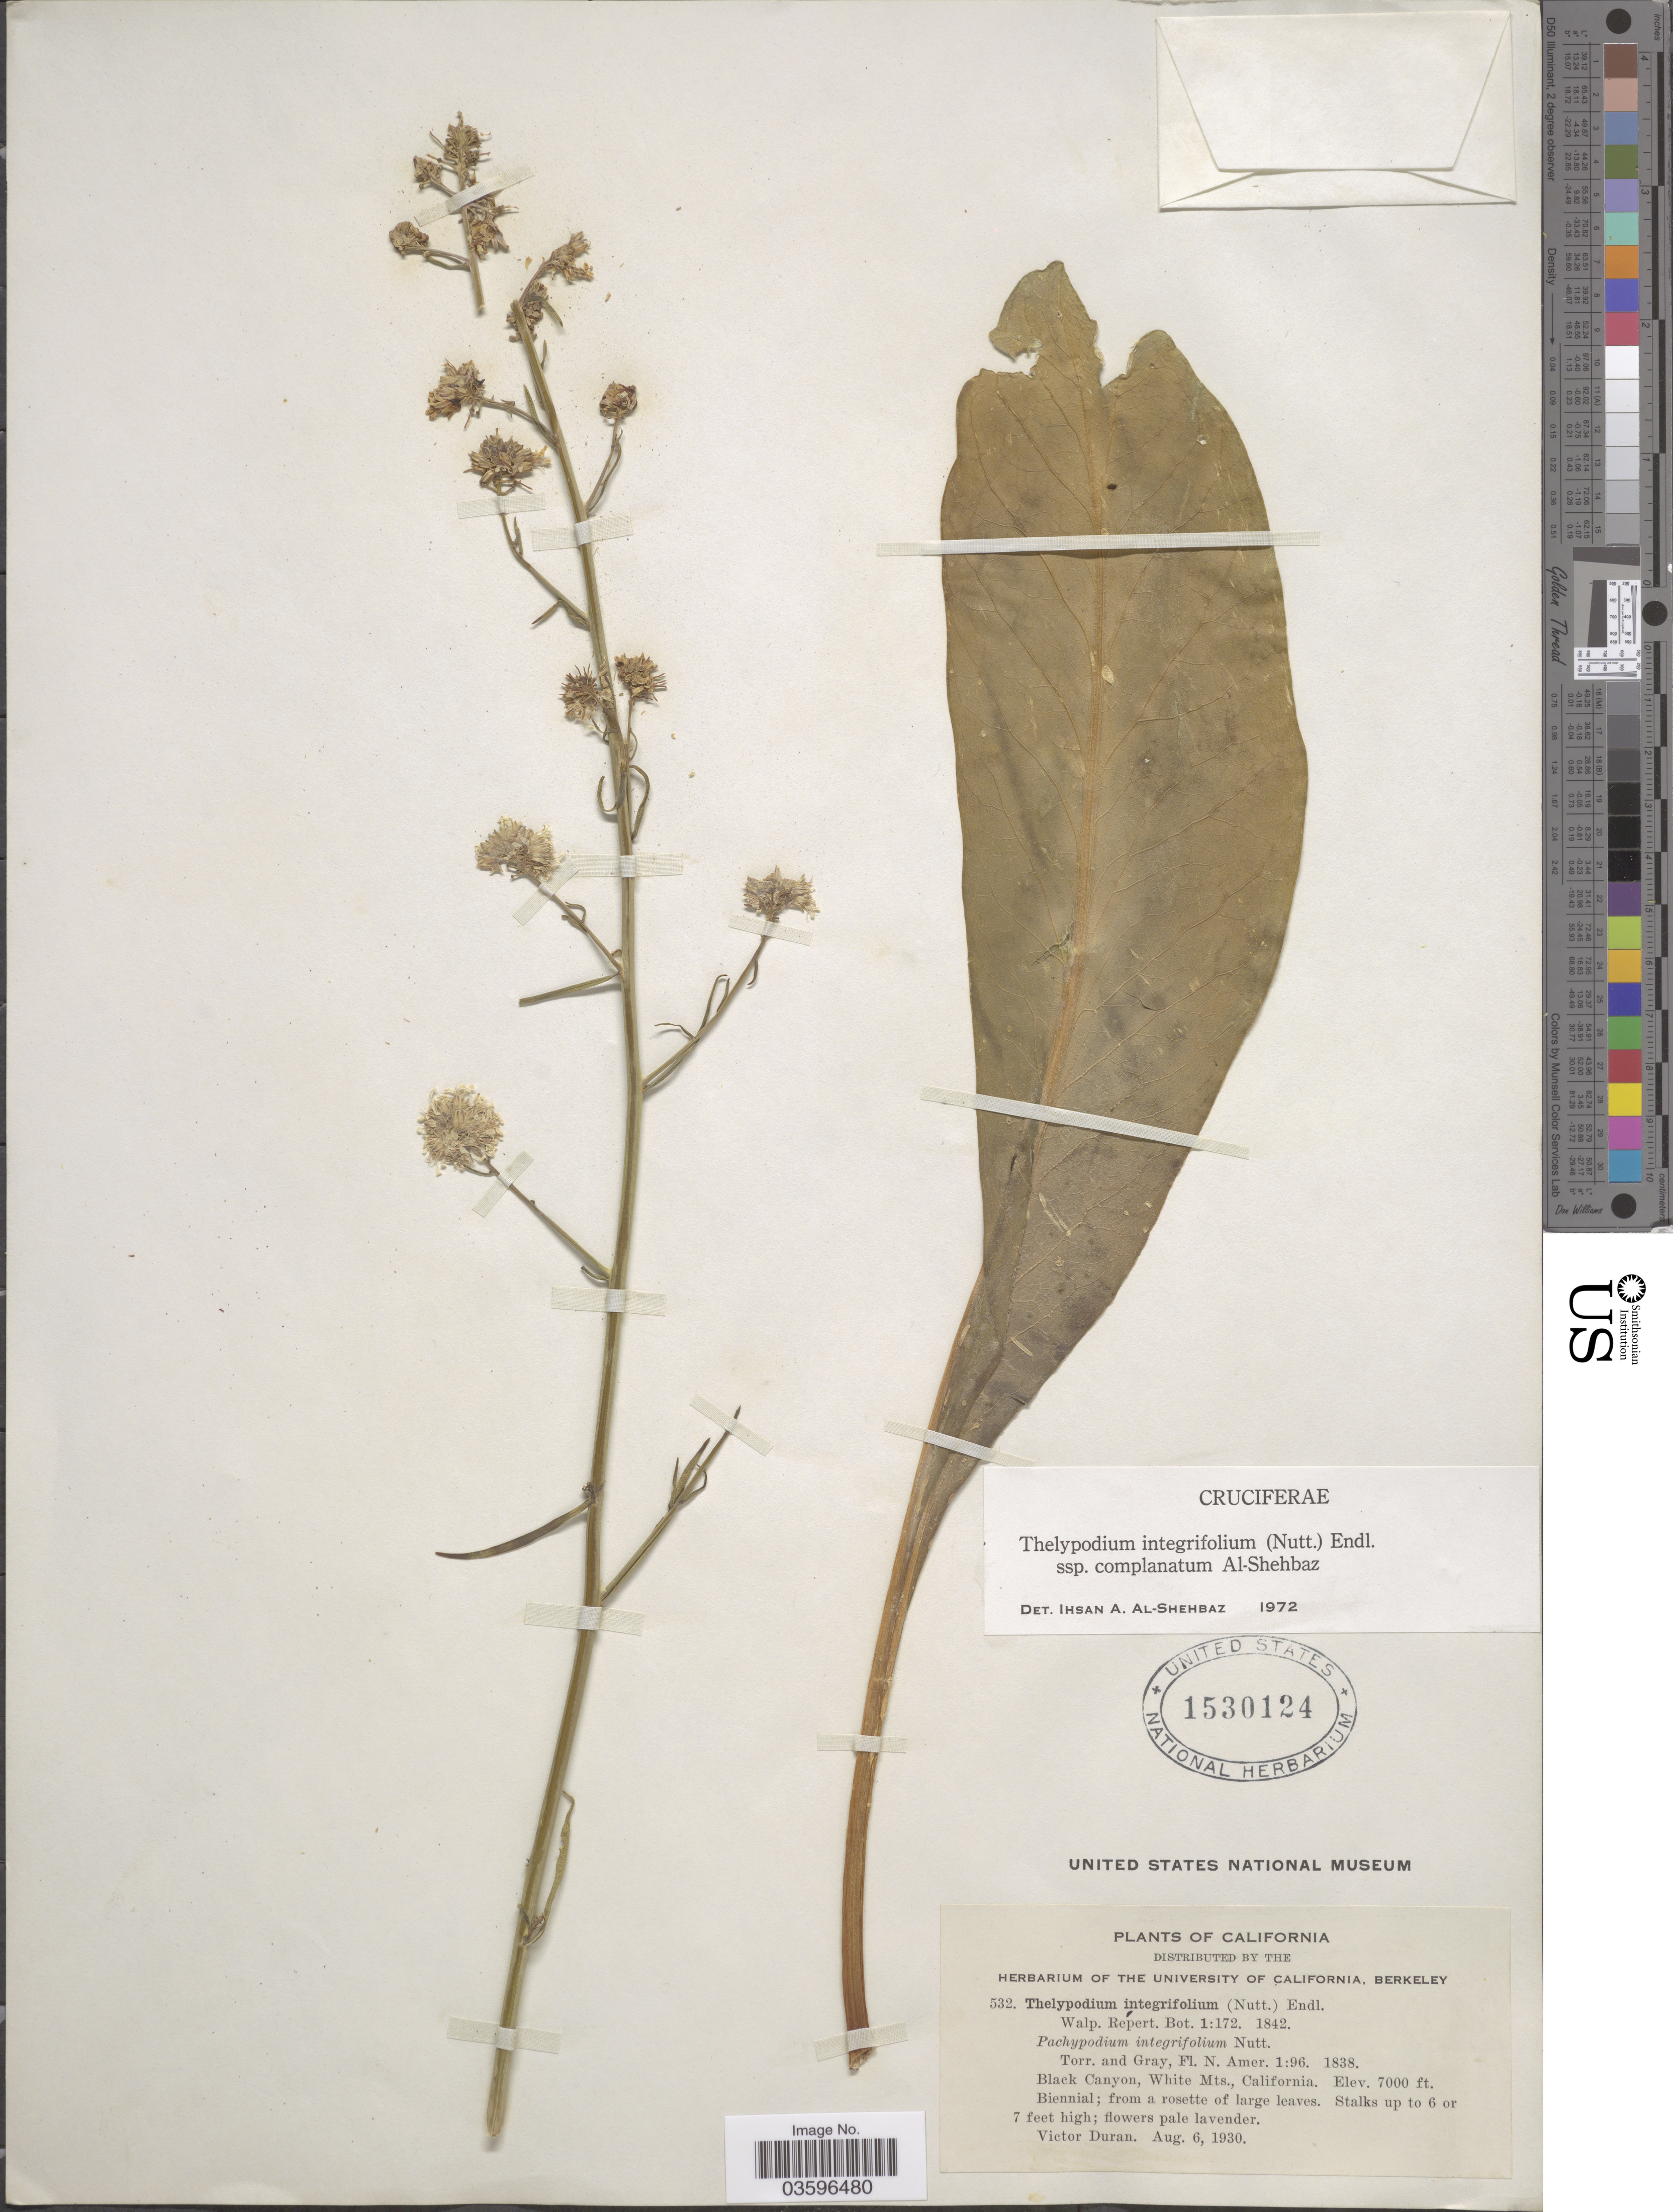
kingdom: Plantae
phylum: Tracheophyta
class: Magnoliopsida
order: Brassicales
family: Brassicaceae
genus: Thelypodium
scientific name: Thelypodium integrifolium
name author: (Nutt.) Endl.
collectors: V. Duran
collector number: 532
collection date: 1930-08-06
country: United States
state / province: California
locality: Black Canyon, White Mts.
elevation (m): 2134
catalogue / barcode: US 1530124